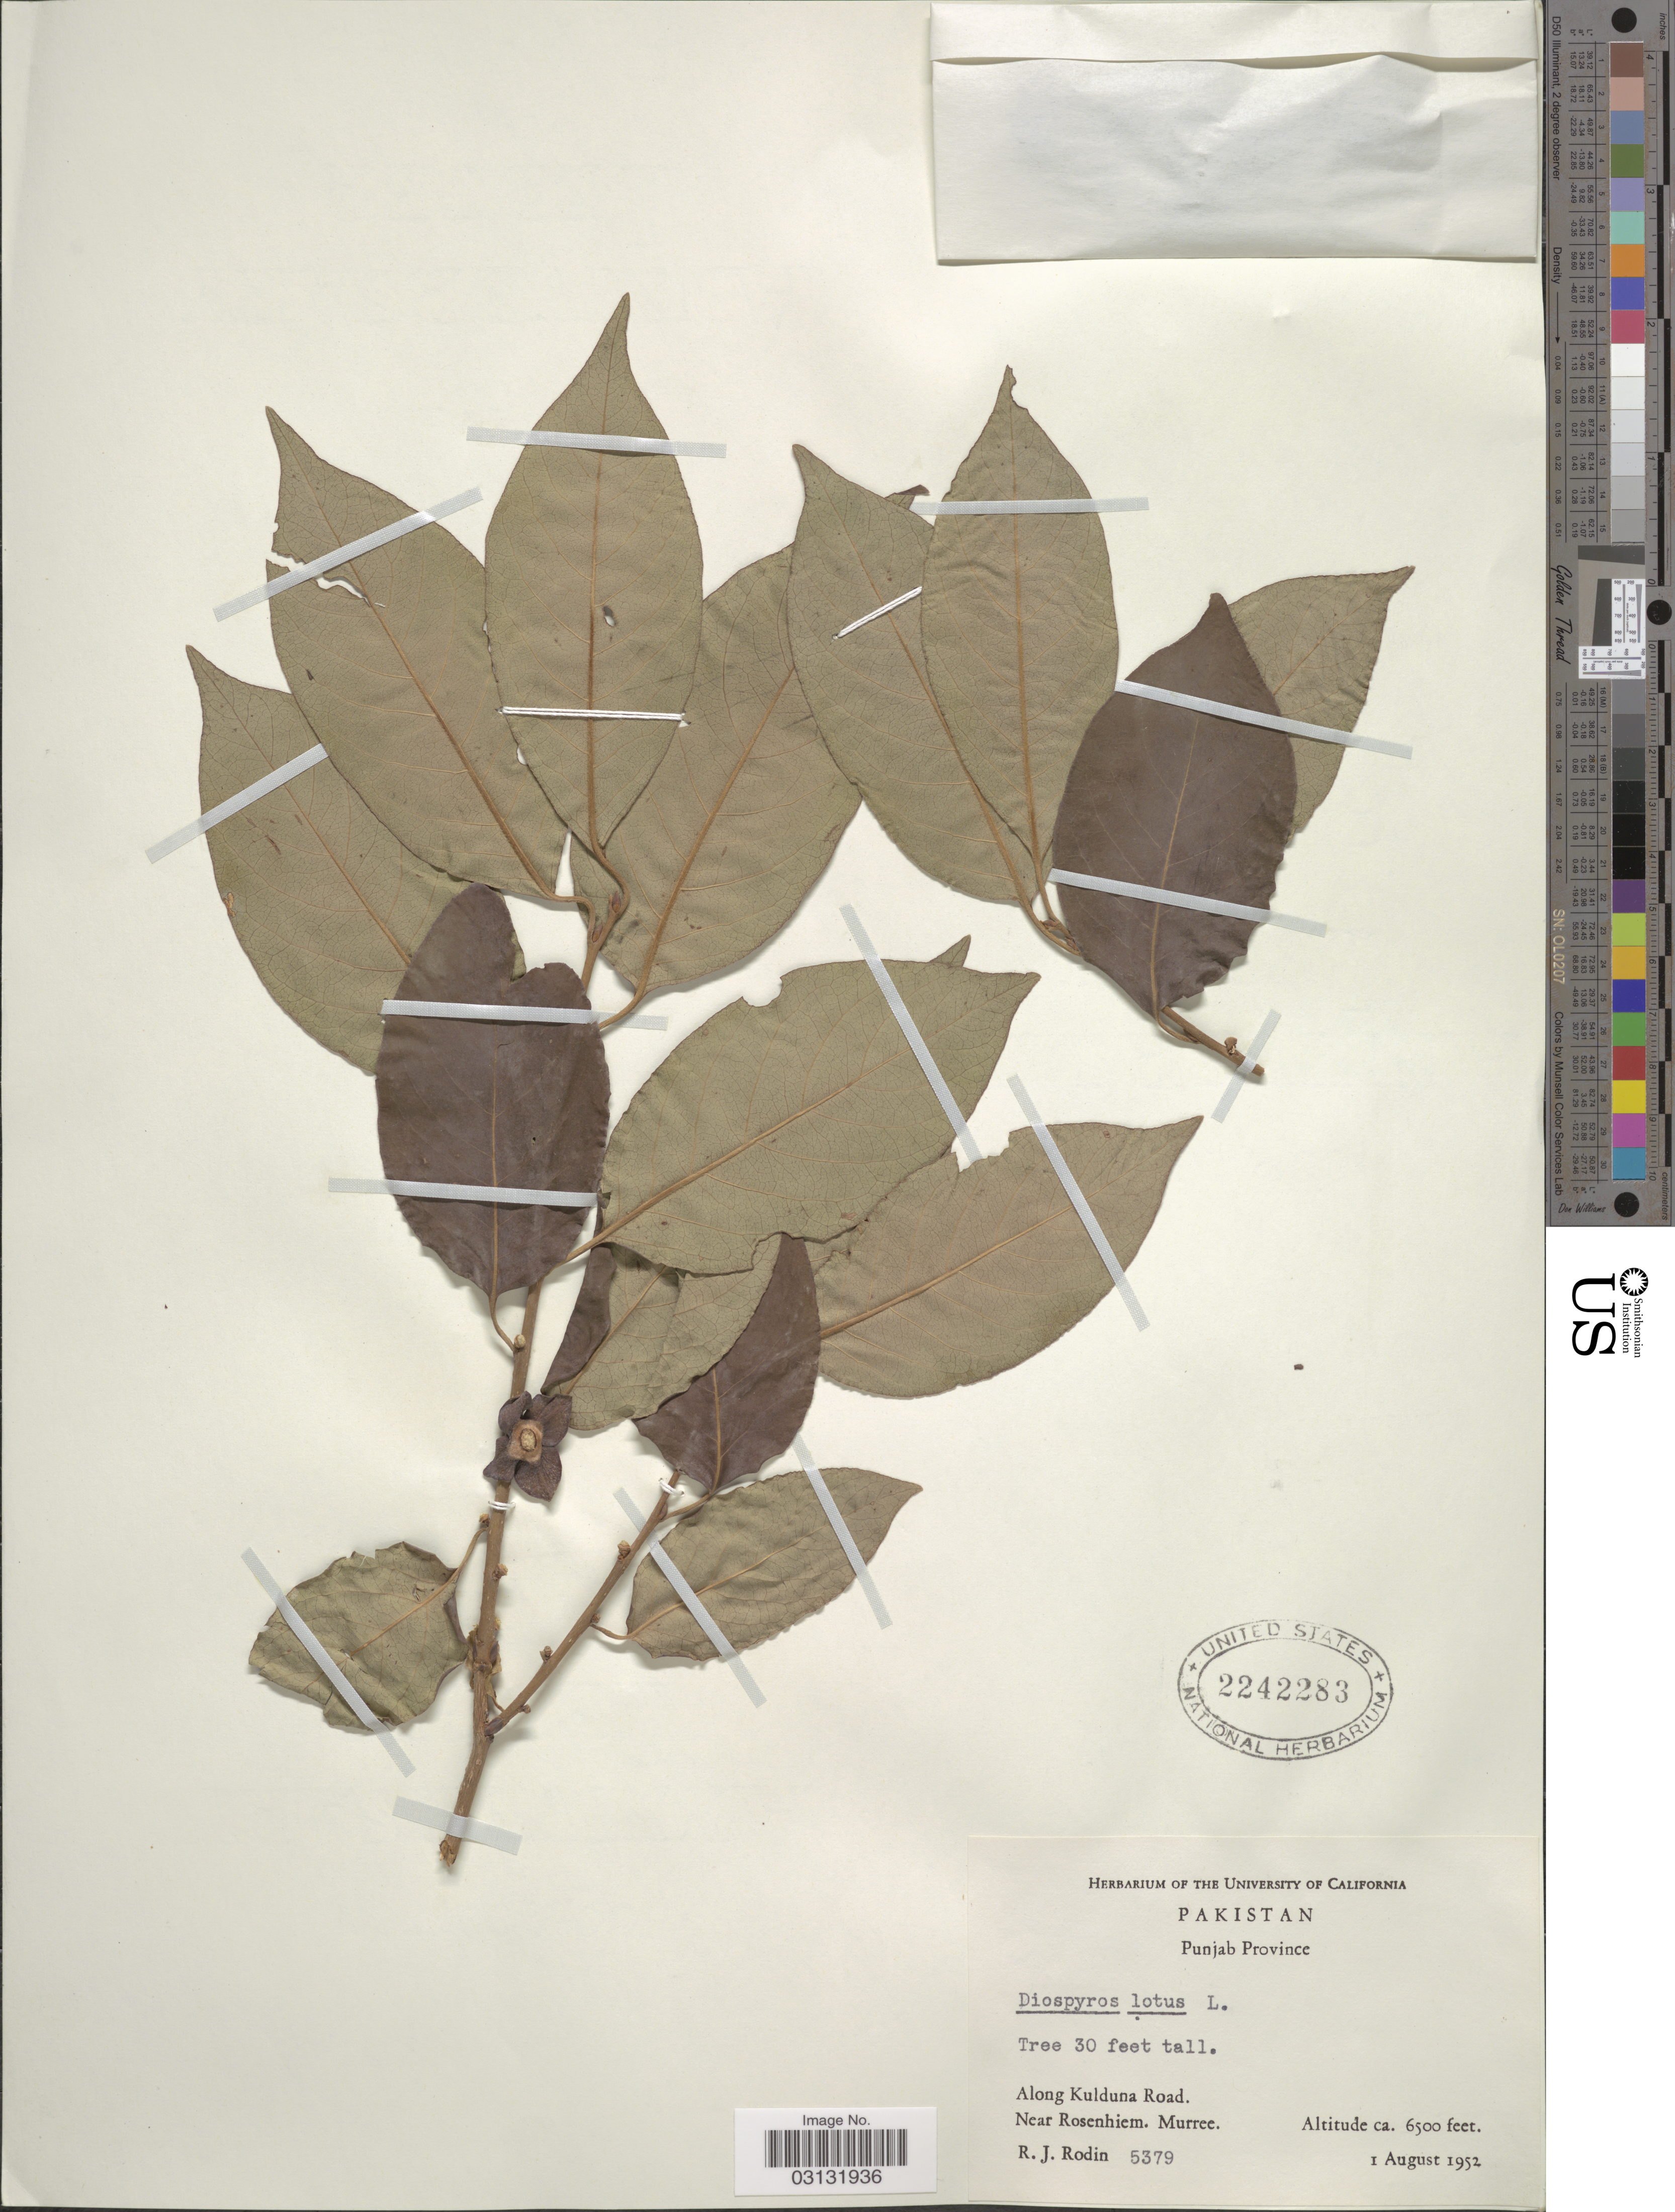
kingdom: Plantae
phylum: Tracheophyta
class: Magnoliopsida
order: Ericales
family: Ebenaceae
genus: Diospyros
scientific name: Diospyros lotus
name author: L.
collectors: R. J. Rodin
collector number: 5379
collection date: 1952-08-01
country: Pakistan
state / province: Punjab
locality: Punjab Province. Along Kulduna Road. Near Rosenhiem. Murree.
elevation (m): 1981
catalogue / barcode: US 2242283